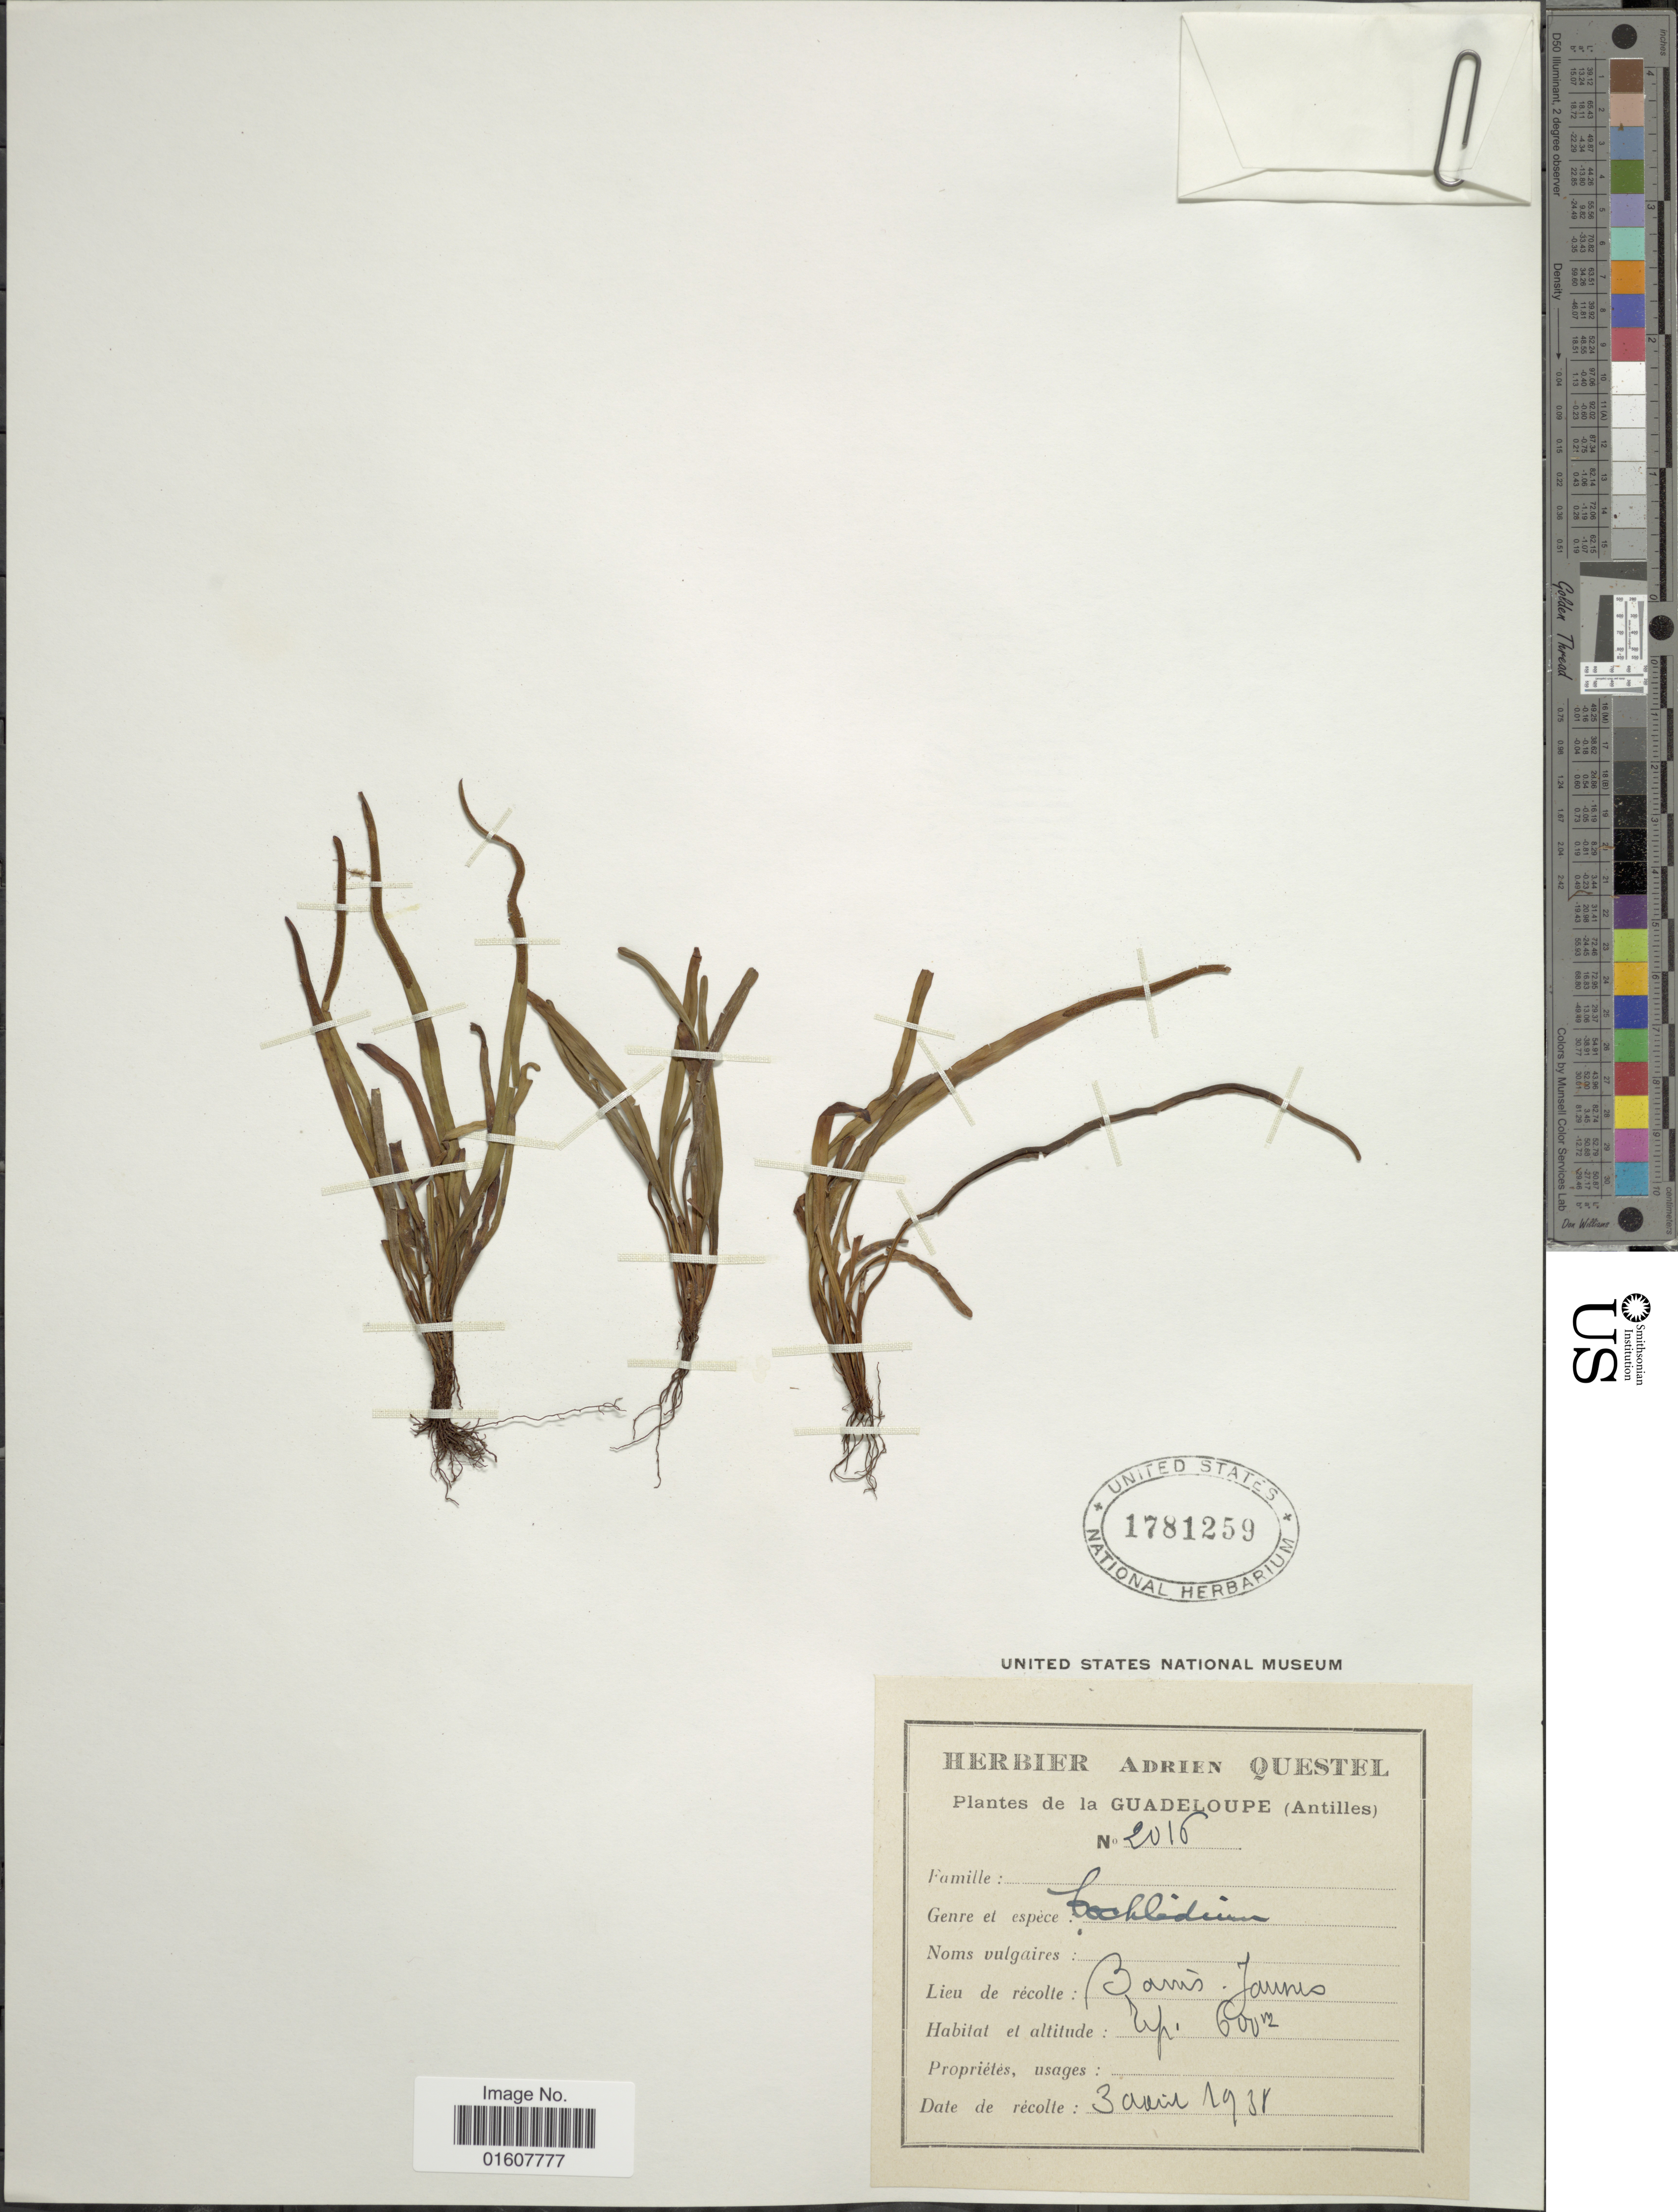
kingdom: Plantae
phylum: Tracheophyta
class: Polypodiopsida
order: Polypodiales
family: Polypodiaceae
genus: Cochlidium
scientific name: Cochlidium seminudum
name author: (Willd.) Maxon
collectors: ex herb. A. Questal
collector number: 2016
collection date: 1938-04-03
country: Guadeloupe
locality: (Antilles), Bains James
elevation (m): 600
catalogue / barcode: US 1781259